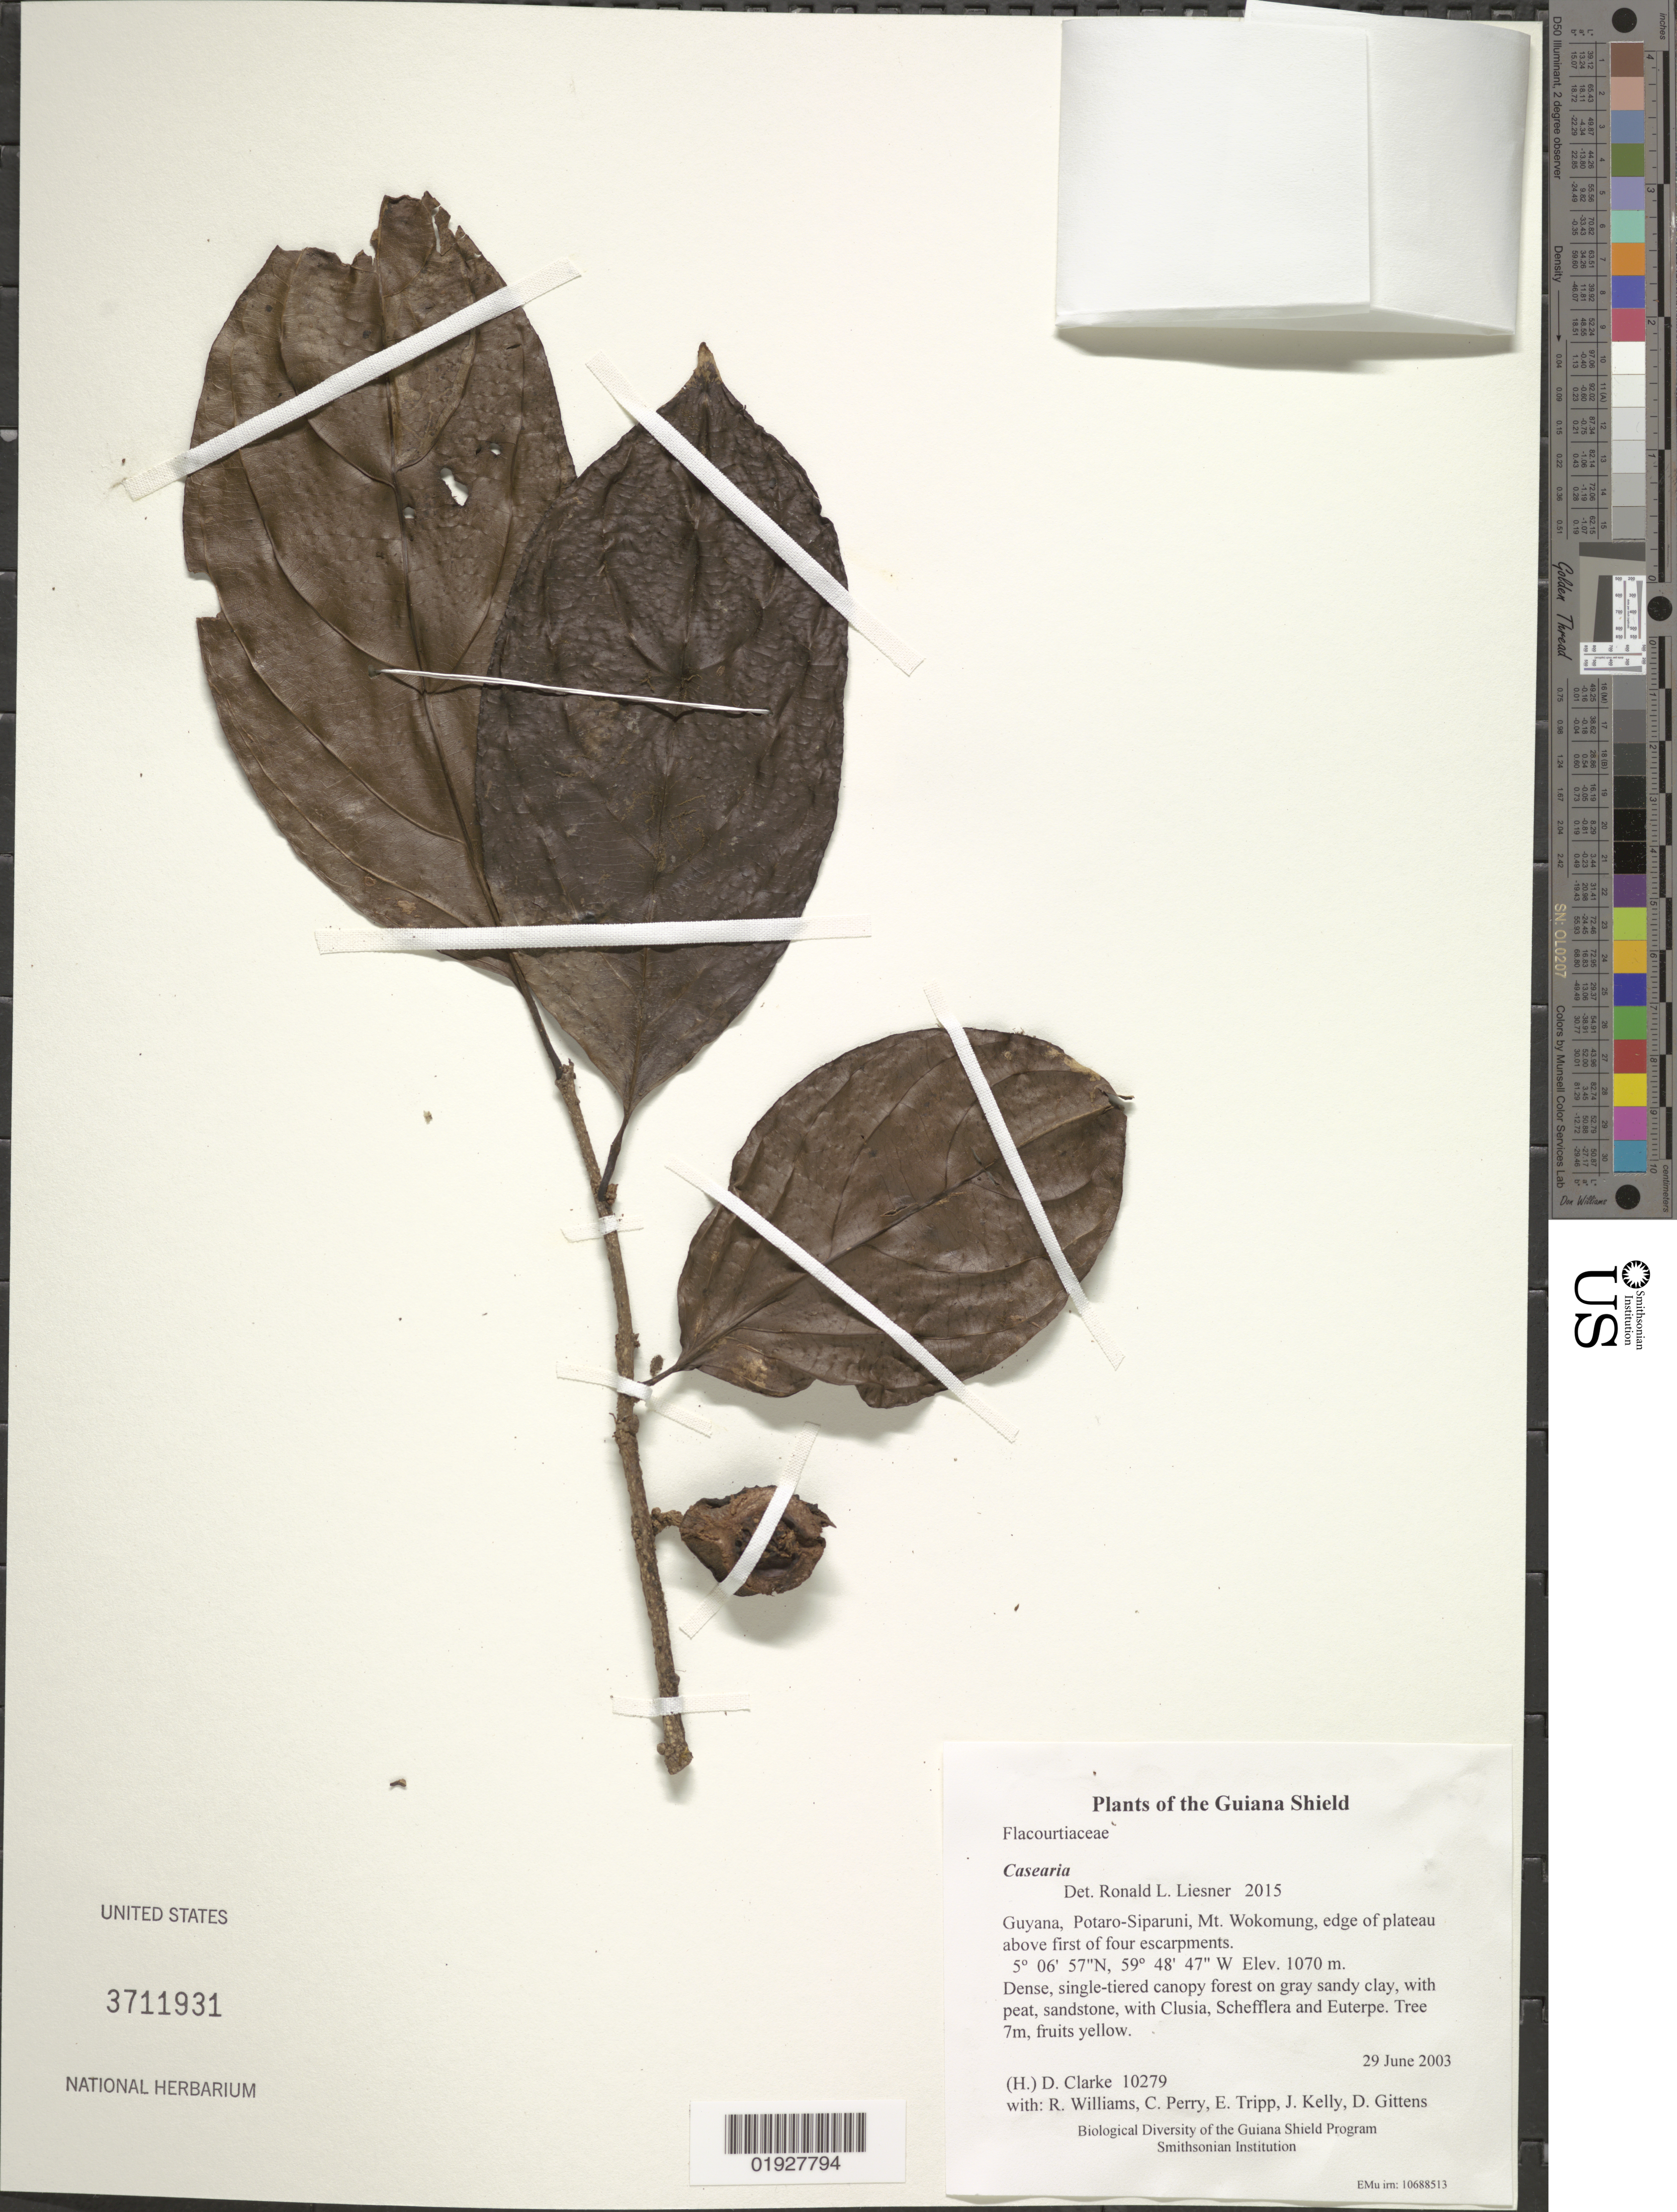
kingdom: Plantae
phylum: Tracheophyta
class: Magnoliopsida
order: Malpighiales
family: Salicaceae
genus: Casearia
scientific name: Casearia pitumba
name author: Sleumer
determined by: Zmarzty, Sue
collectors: H. D. Clarke, R. Williams, C. Perry, E. Tripp, J. Kelly, D. Gittens & S. R. Stern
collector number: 10279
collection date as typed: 29 June 2003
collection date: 2003-06-29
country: Guyana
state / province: Potaro-Siparuni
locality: Mt. Wokomung, edge of plateau above first of four escarpments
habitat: Dense, single-tiered canopy forest on gray sandy clay, with peat, sandstone, with Clusia, Schefflera and Euterpe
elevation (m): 1070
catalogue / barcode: US 3711931